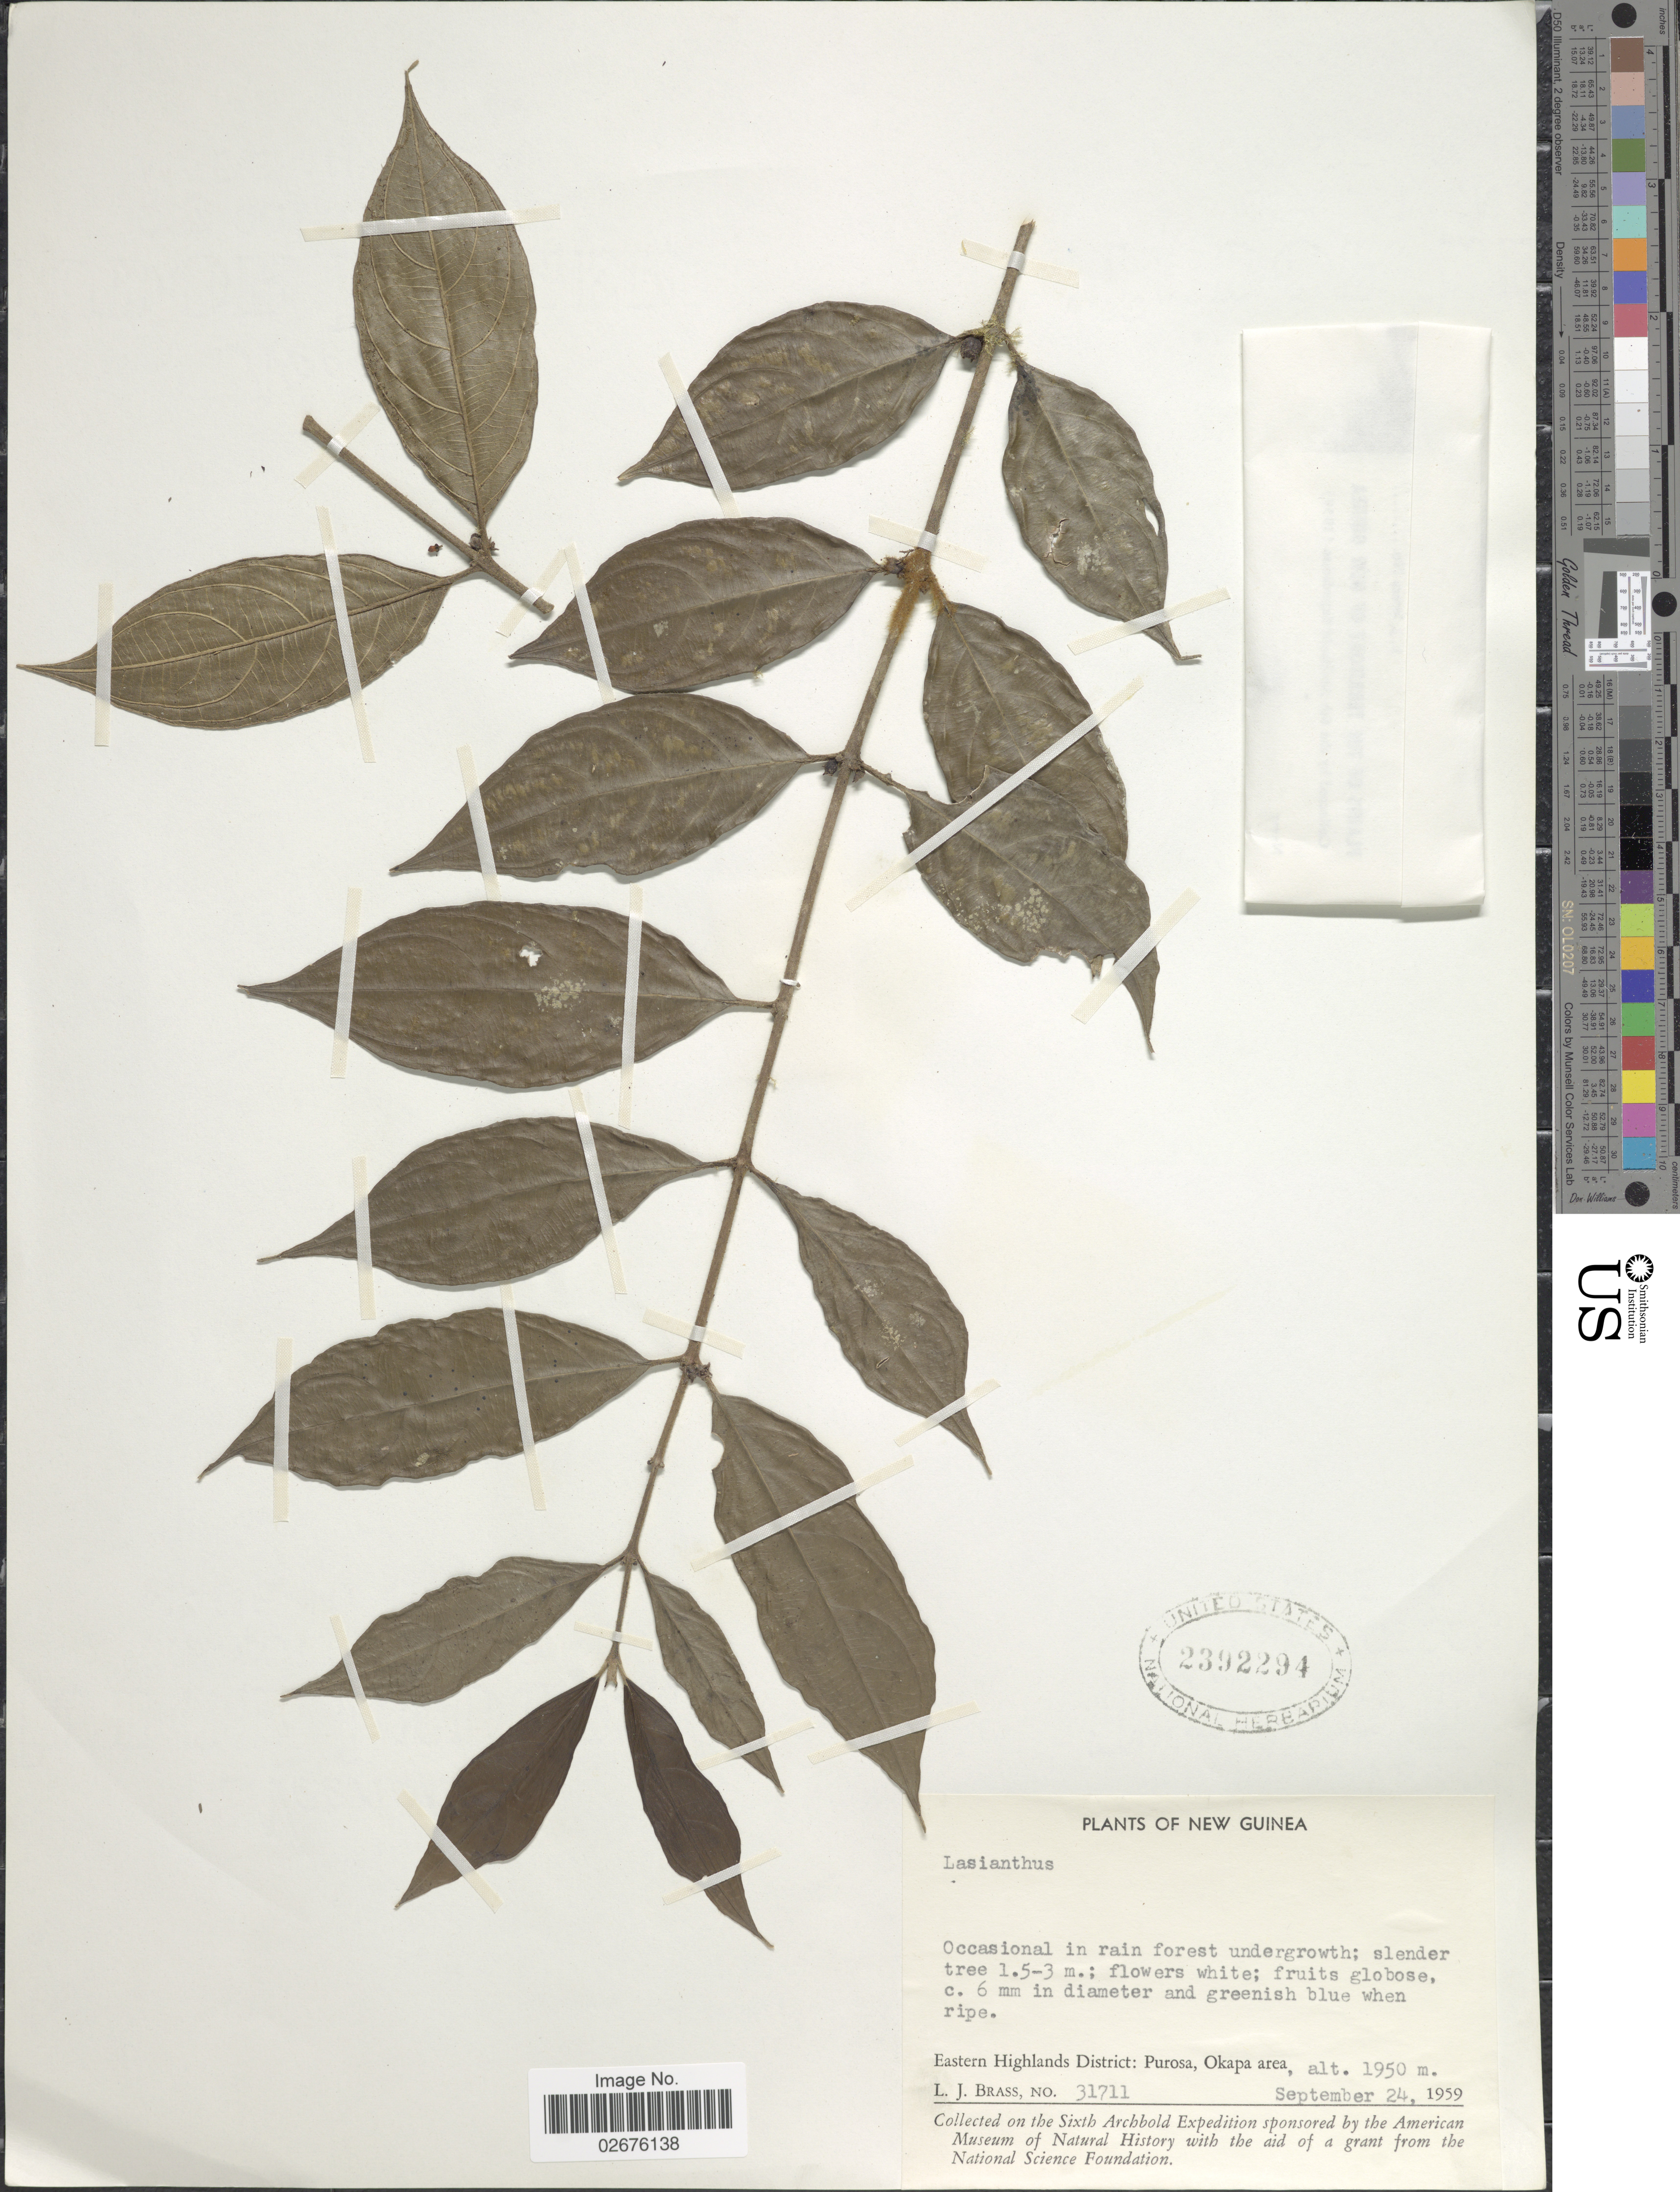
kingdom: Plantae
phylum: Tracheophyta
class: Magnoliopsida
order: Gentianales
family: Rubiaceae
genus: Lasianthus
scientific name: Lasianthus sp.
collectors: L. J. Brass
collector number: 31711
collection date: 1959-09-24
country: Papua New Guinea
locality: New Guinea. Eastern Highlands District: Purosa, Okapa area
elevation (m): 1950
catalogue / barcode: US 2392294